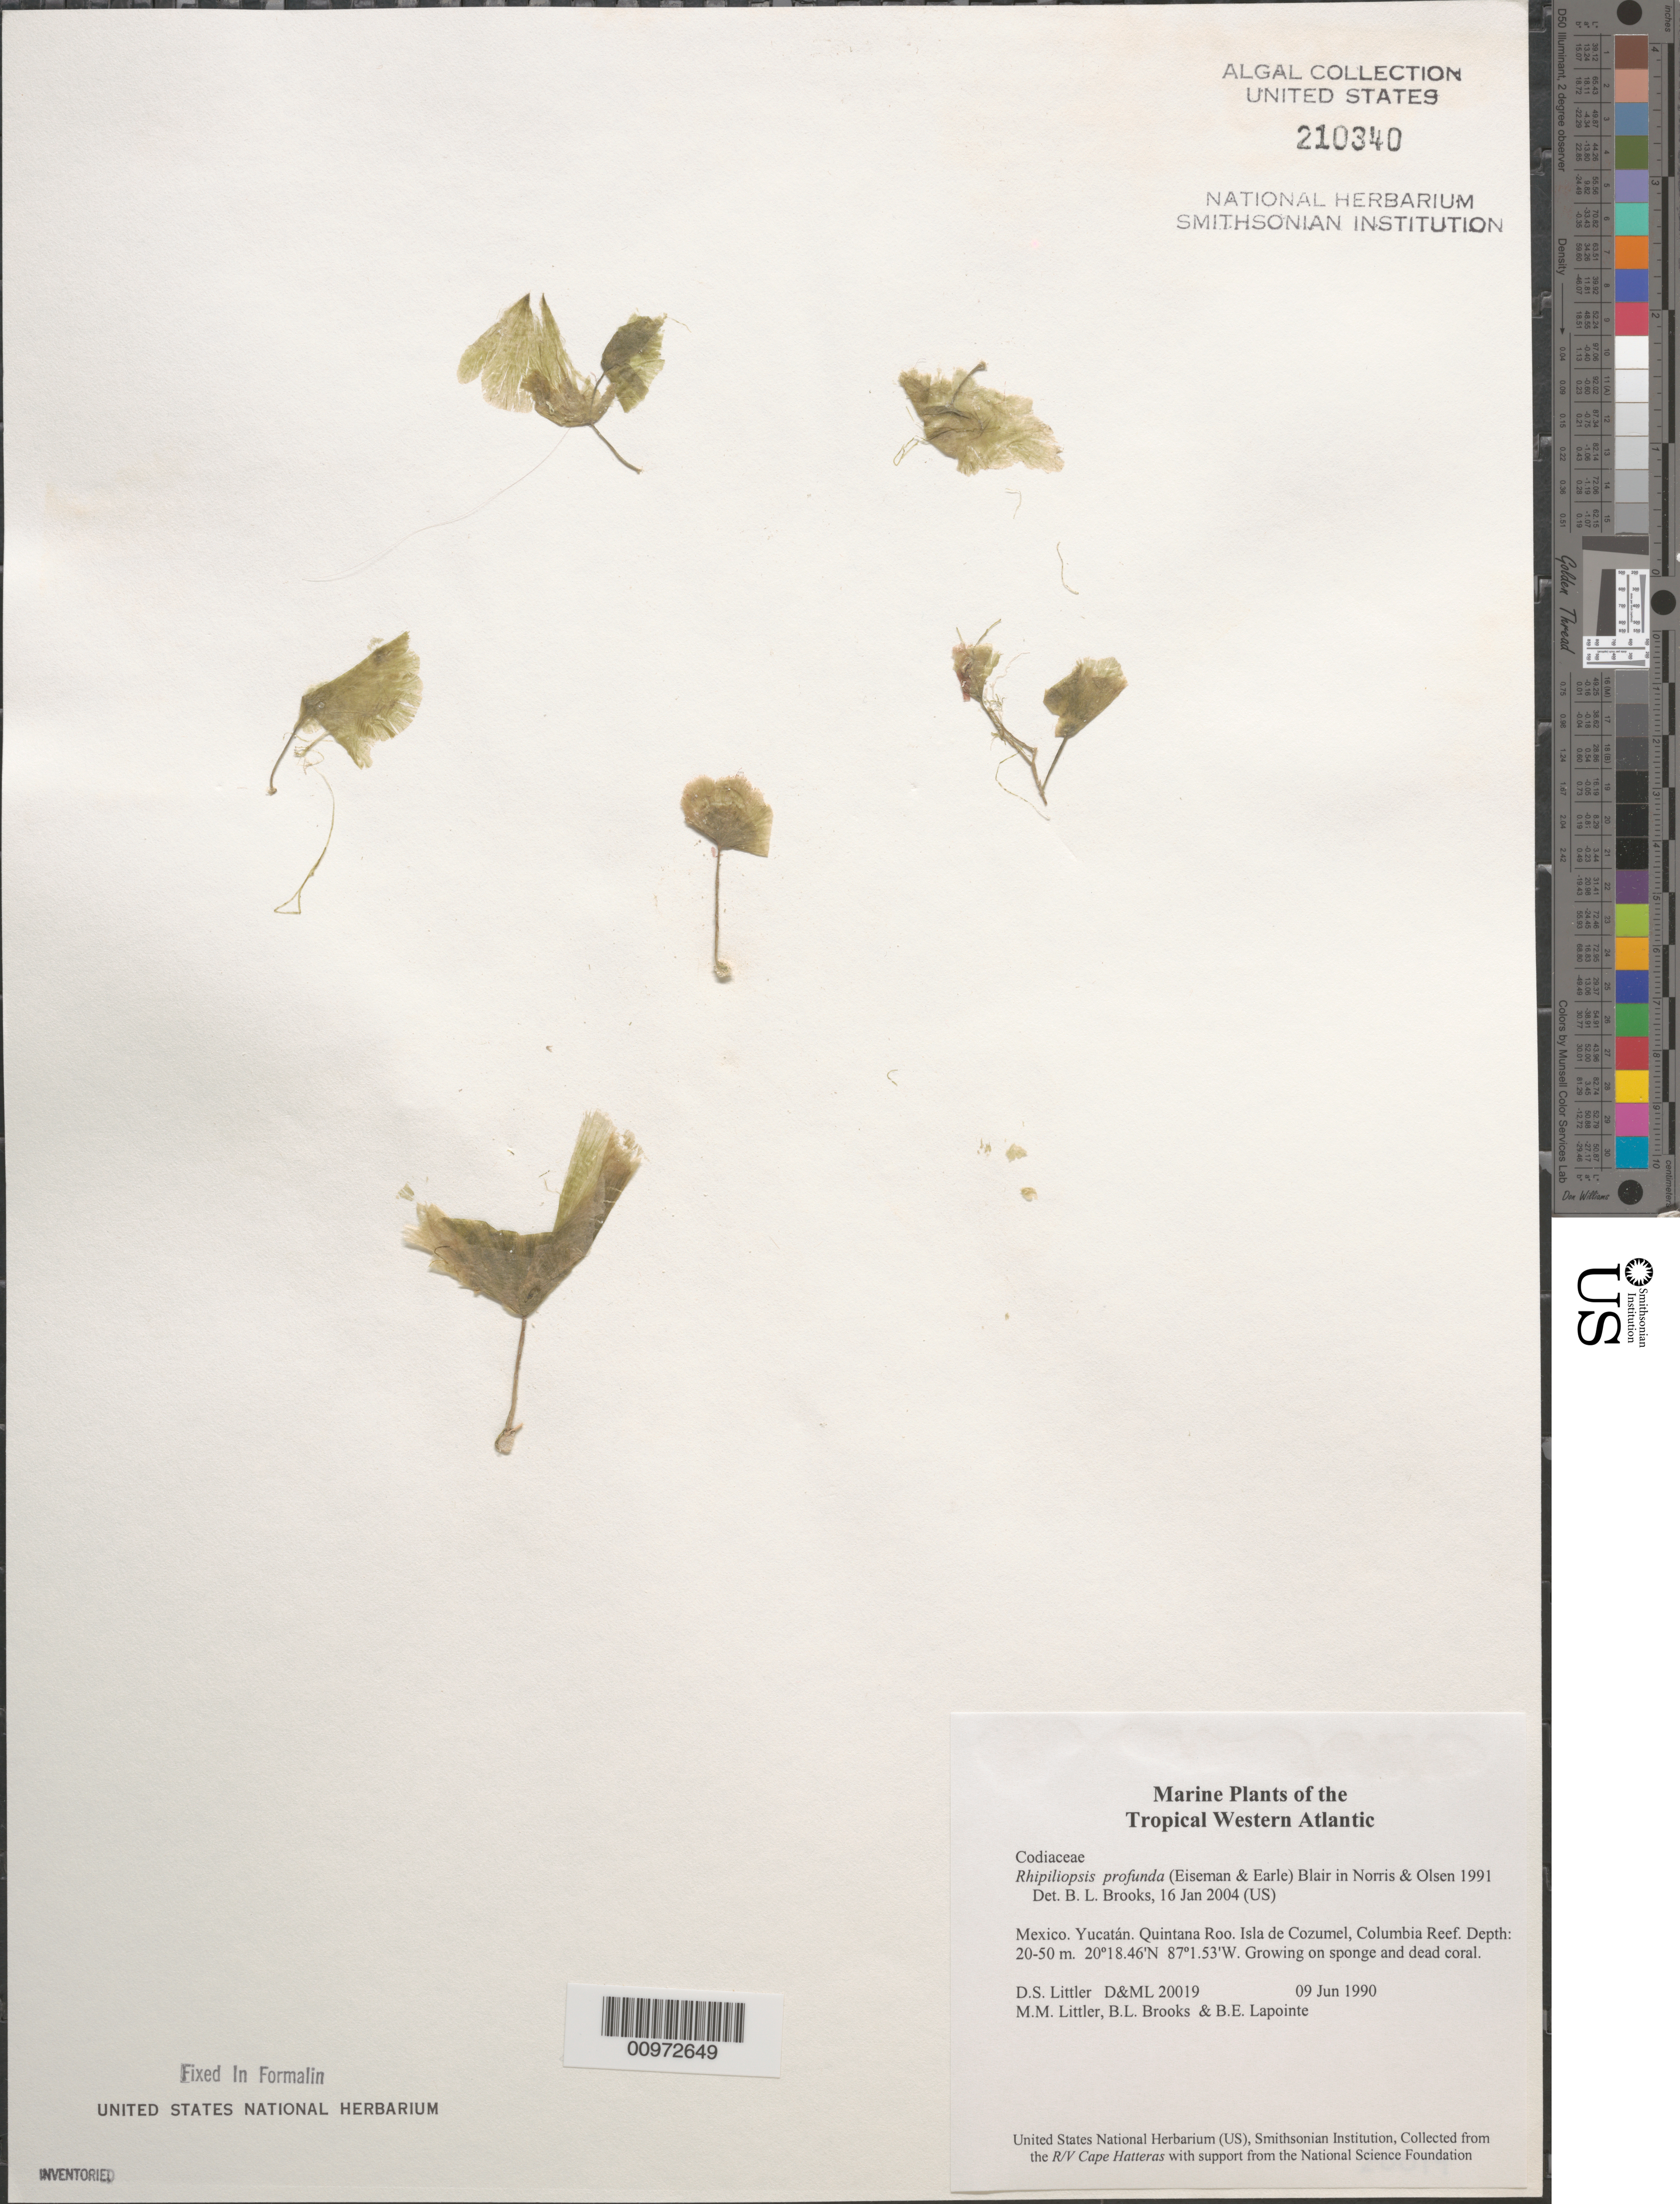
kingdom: Plantae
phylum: Chlorophyta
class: Ulvophyceae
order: Bryopsidales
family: Codiaceae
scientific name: Johnson-sea-linkia profunda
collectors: D. S. Littler, M. M. Littler, B. Brooks & B. Lapointe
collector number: D&ML 20019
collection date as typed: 09 Jun 1990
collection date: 1990-06-09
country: Mexico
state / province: Quintana Roo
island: Isla Cozumel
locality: Columbia Reef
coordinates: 20 18.46'N, 87 1.53'W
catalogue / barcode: US 210340